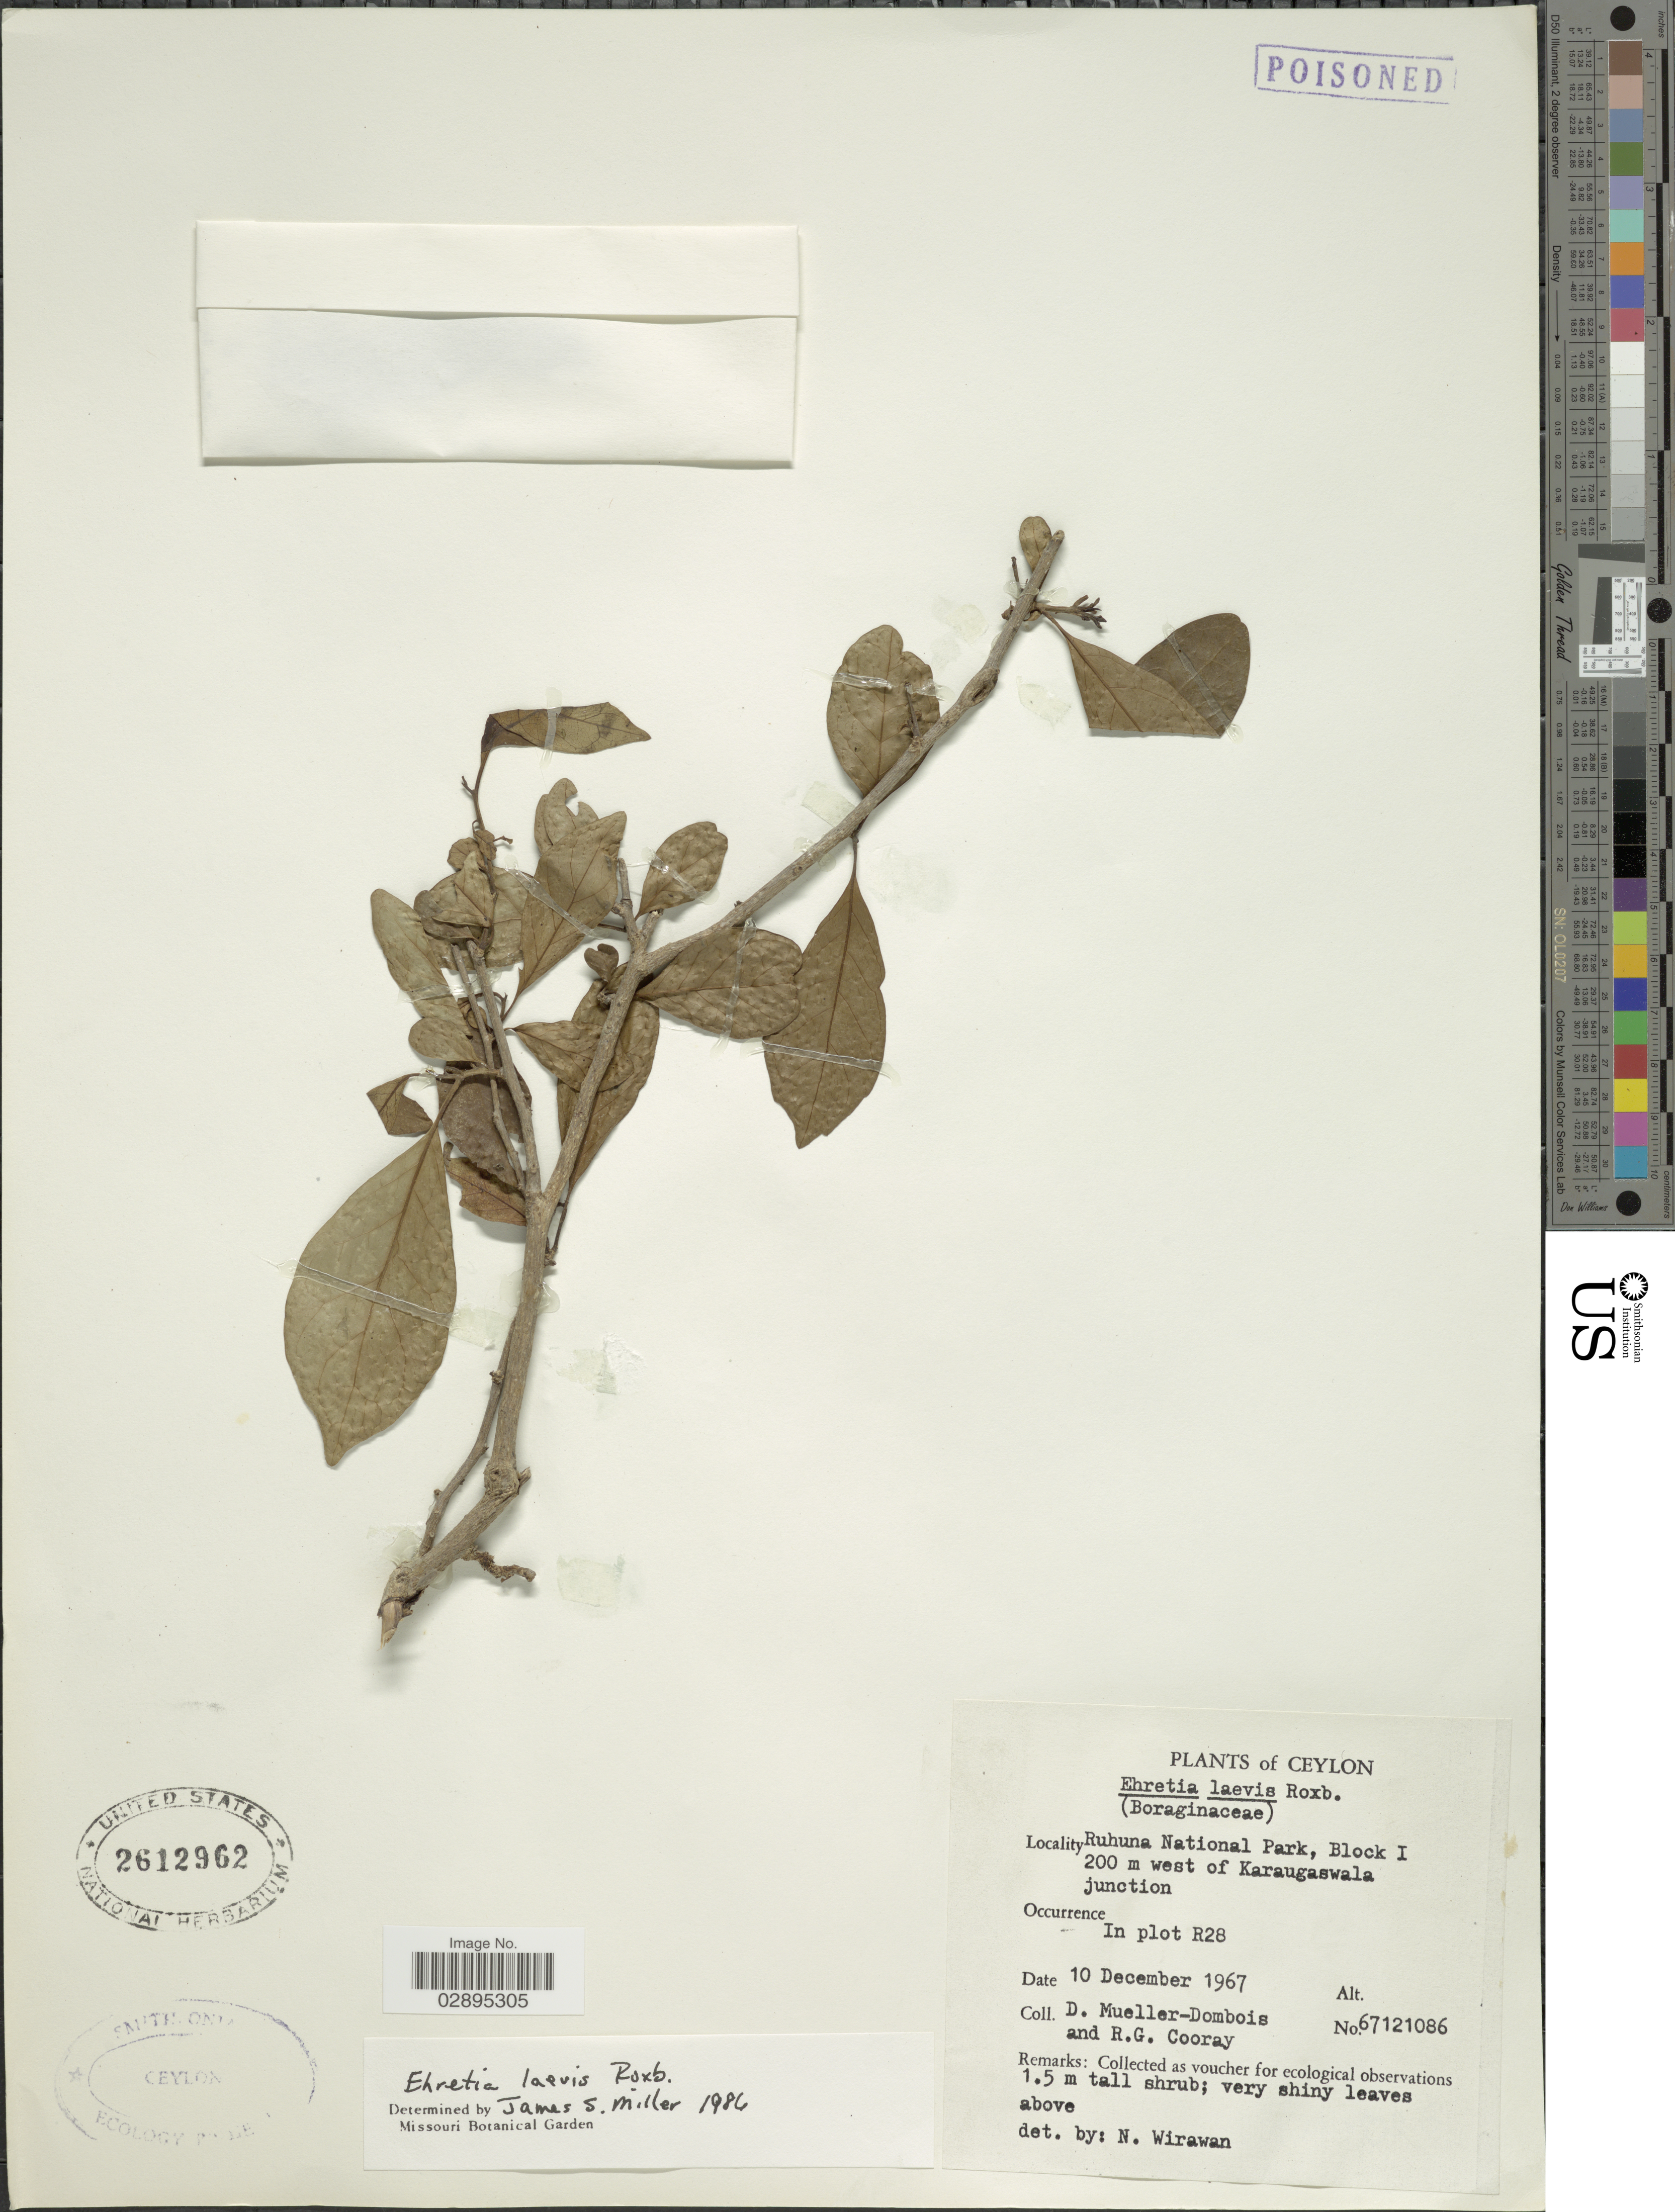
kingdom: Plantae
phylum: Tracheophyta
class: Magnoliopsida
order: Boraginales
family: Ehretiaceae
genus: Ehretia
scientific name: Ehretia laevis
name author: Roxb.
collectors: D. Mueller-Dombois & R. Cooray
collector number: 67121086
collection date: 1967-12-10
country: Sri Lanka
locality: Ceylon. Ruhuna National Park, Block I 200 m west of Karaugaswala junction. In plot R28.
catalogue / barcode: US 2612962